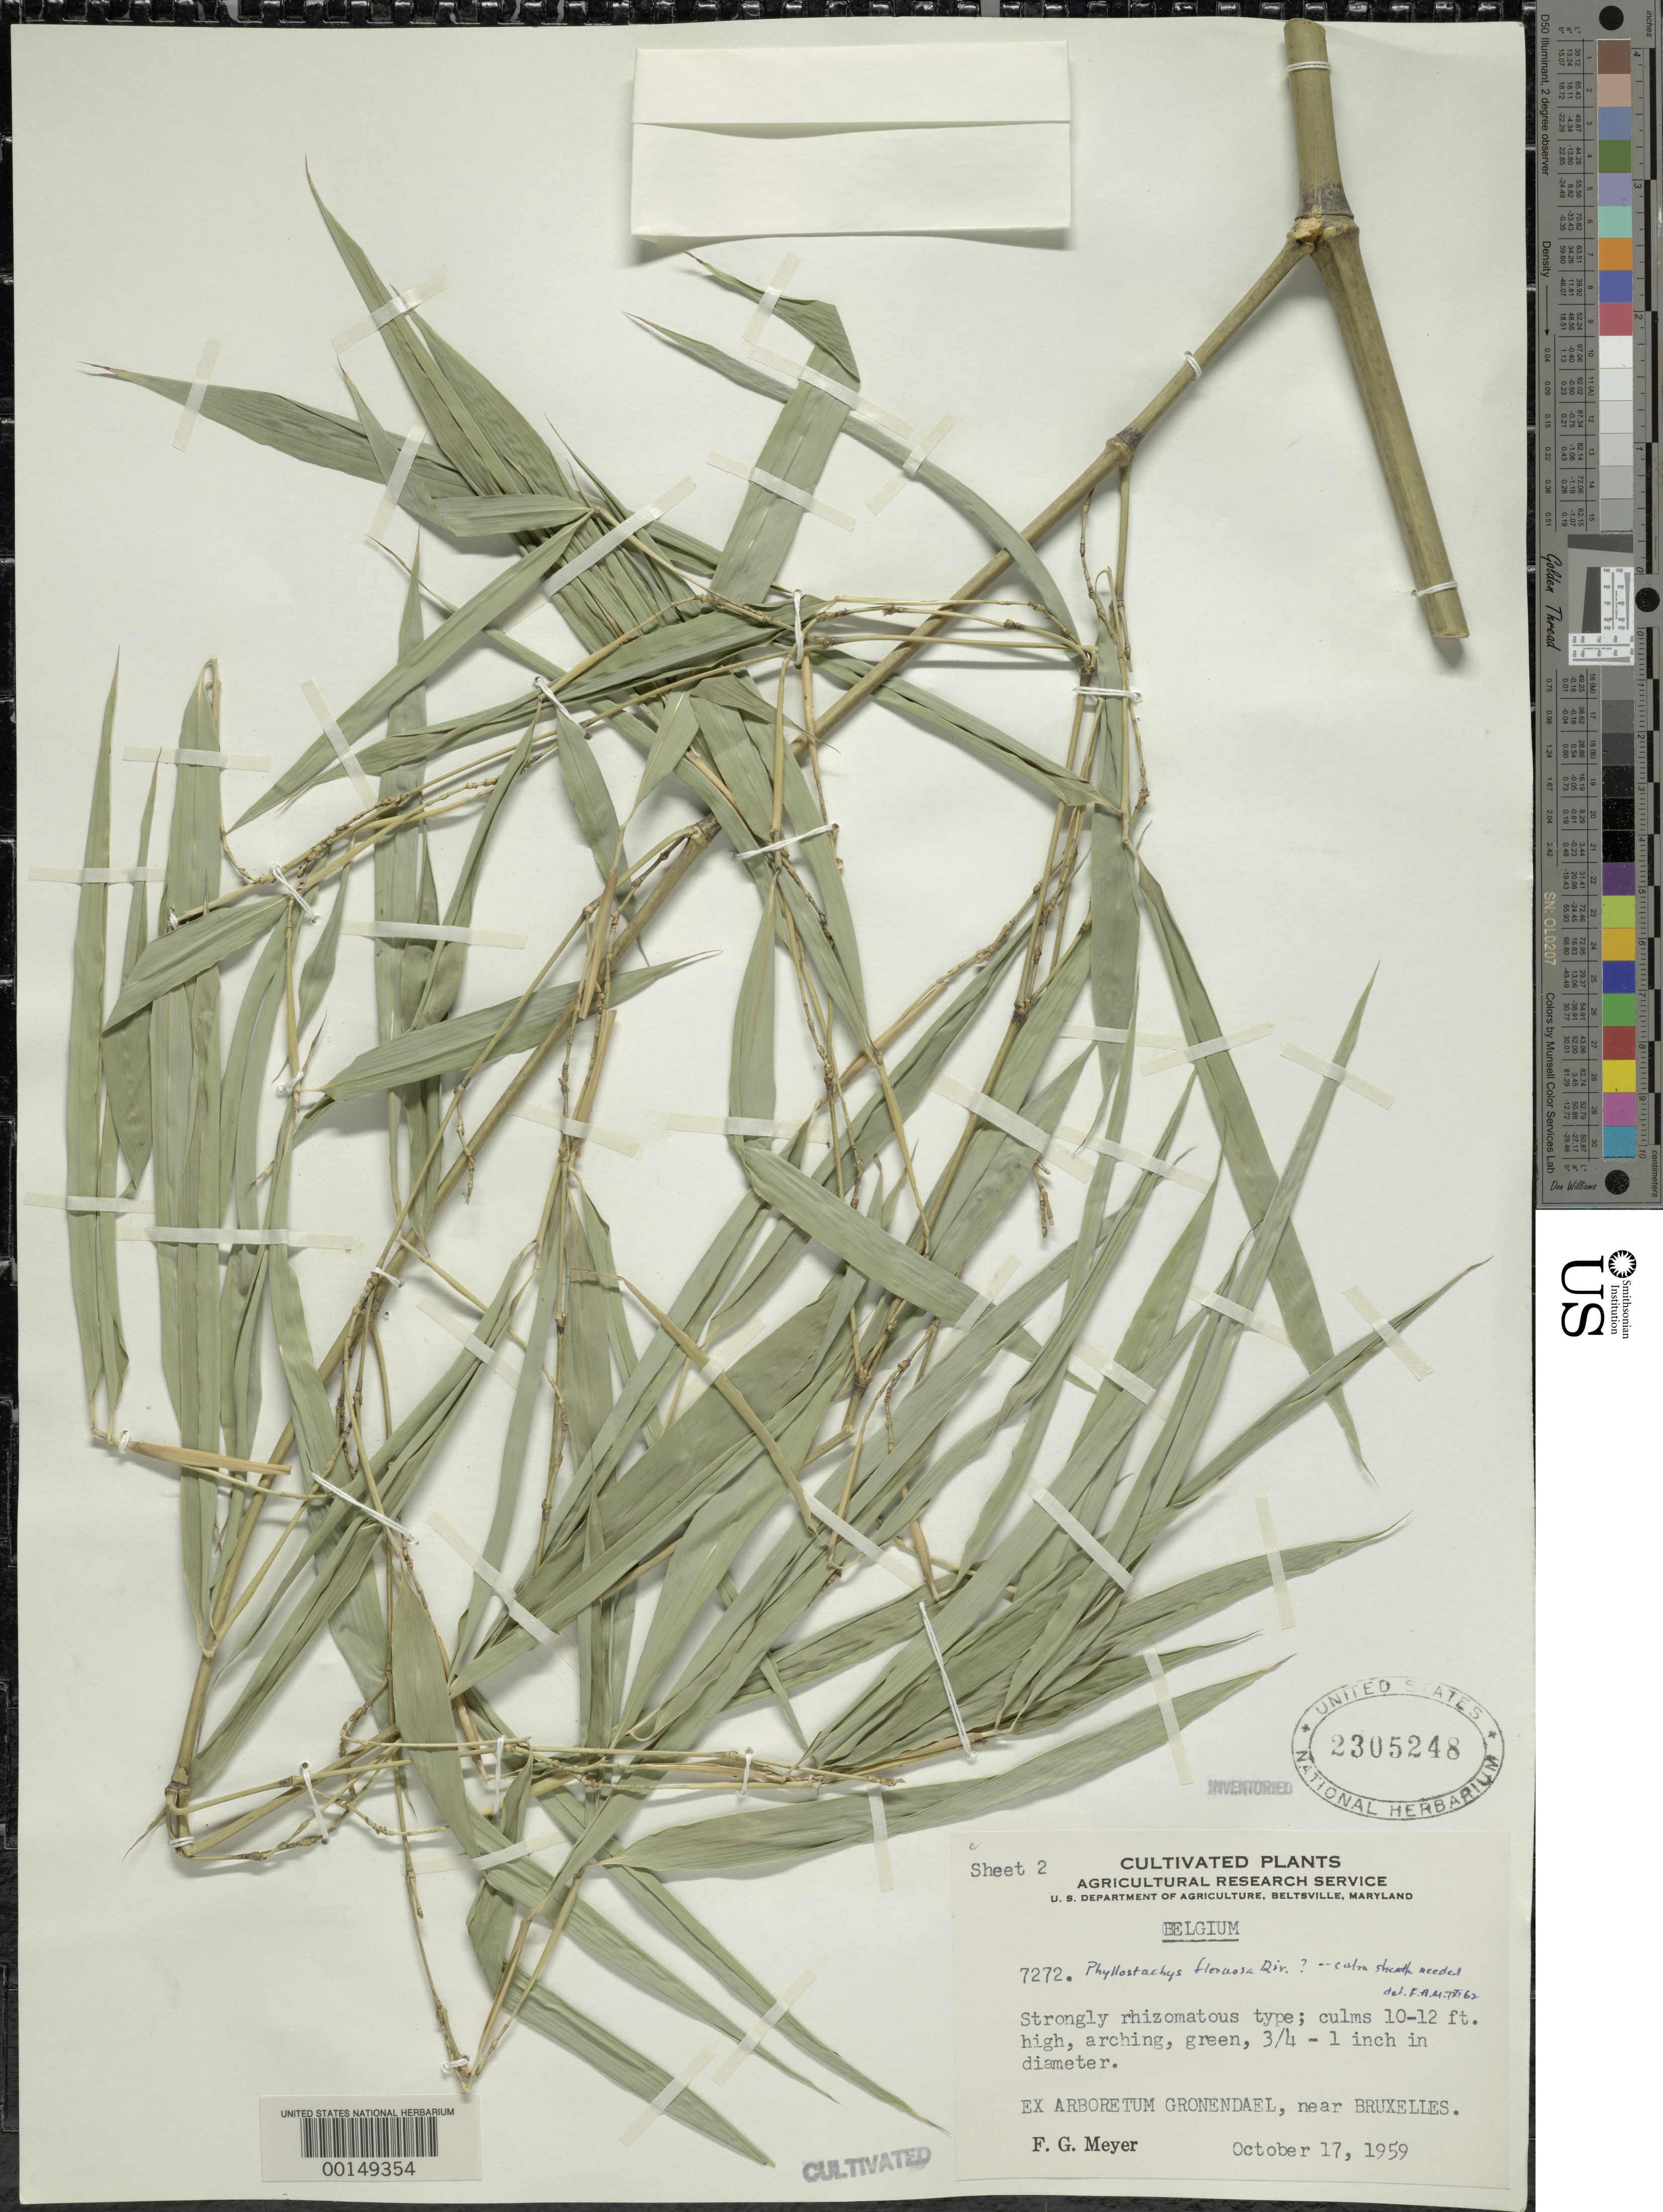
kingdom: Plantae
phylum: Tracheophyta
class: Liliopsida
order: Poales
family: Poaceae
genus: Phyllostachys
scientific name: Phyllostachys flexuosa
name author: Rivière & C. Rivière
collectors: F. G. Meyer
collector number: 7272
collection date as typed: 17 Oct 1959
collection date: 1959-10-17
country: Belgium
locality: Bruxelles, Arboretum Gronendael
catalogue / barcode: US 2305248